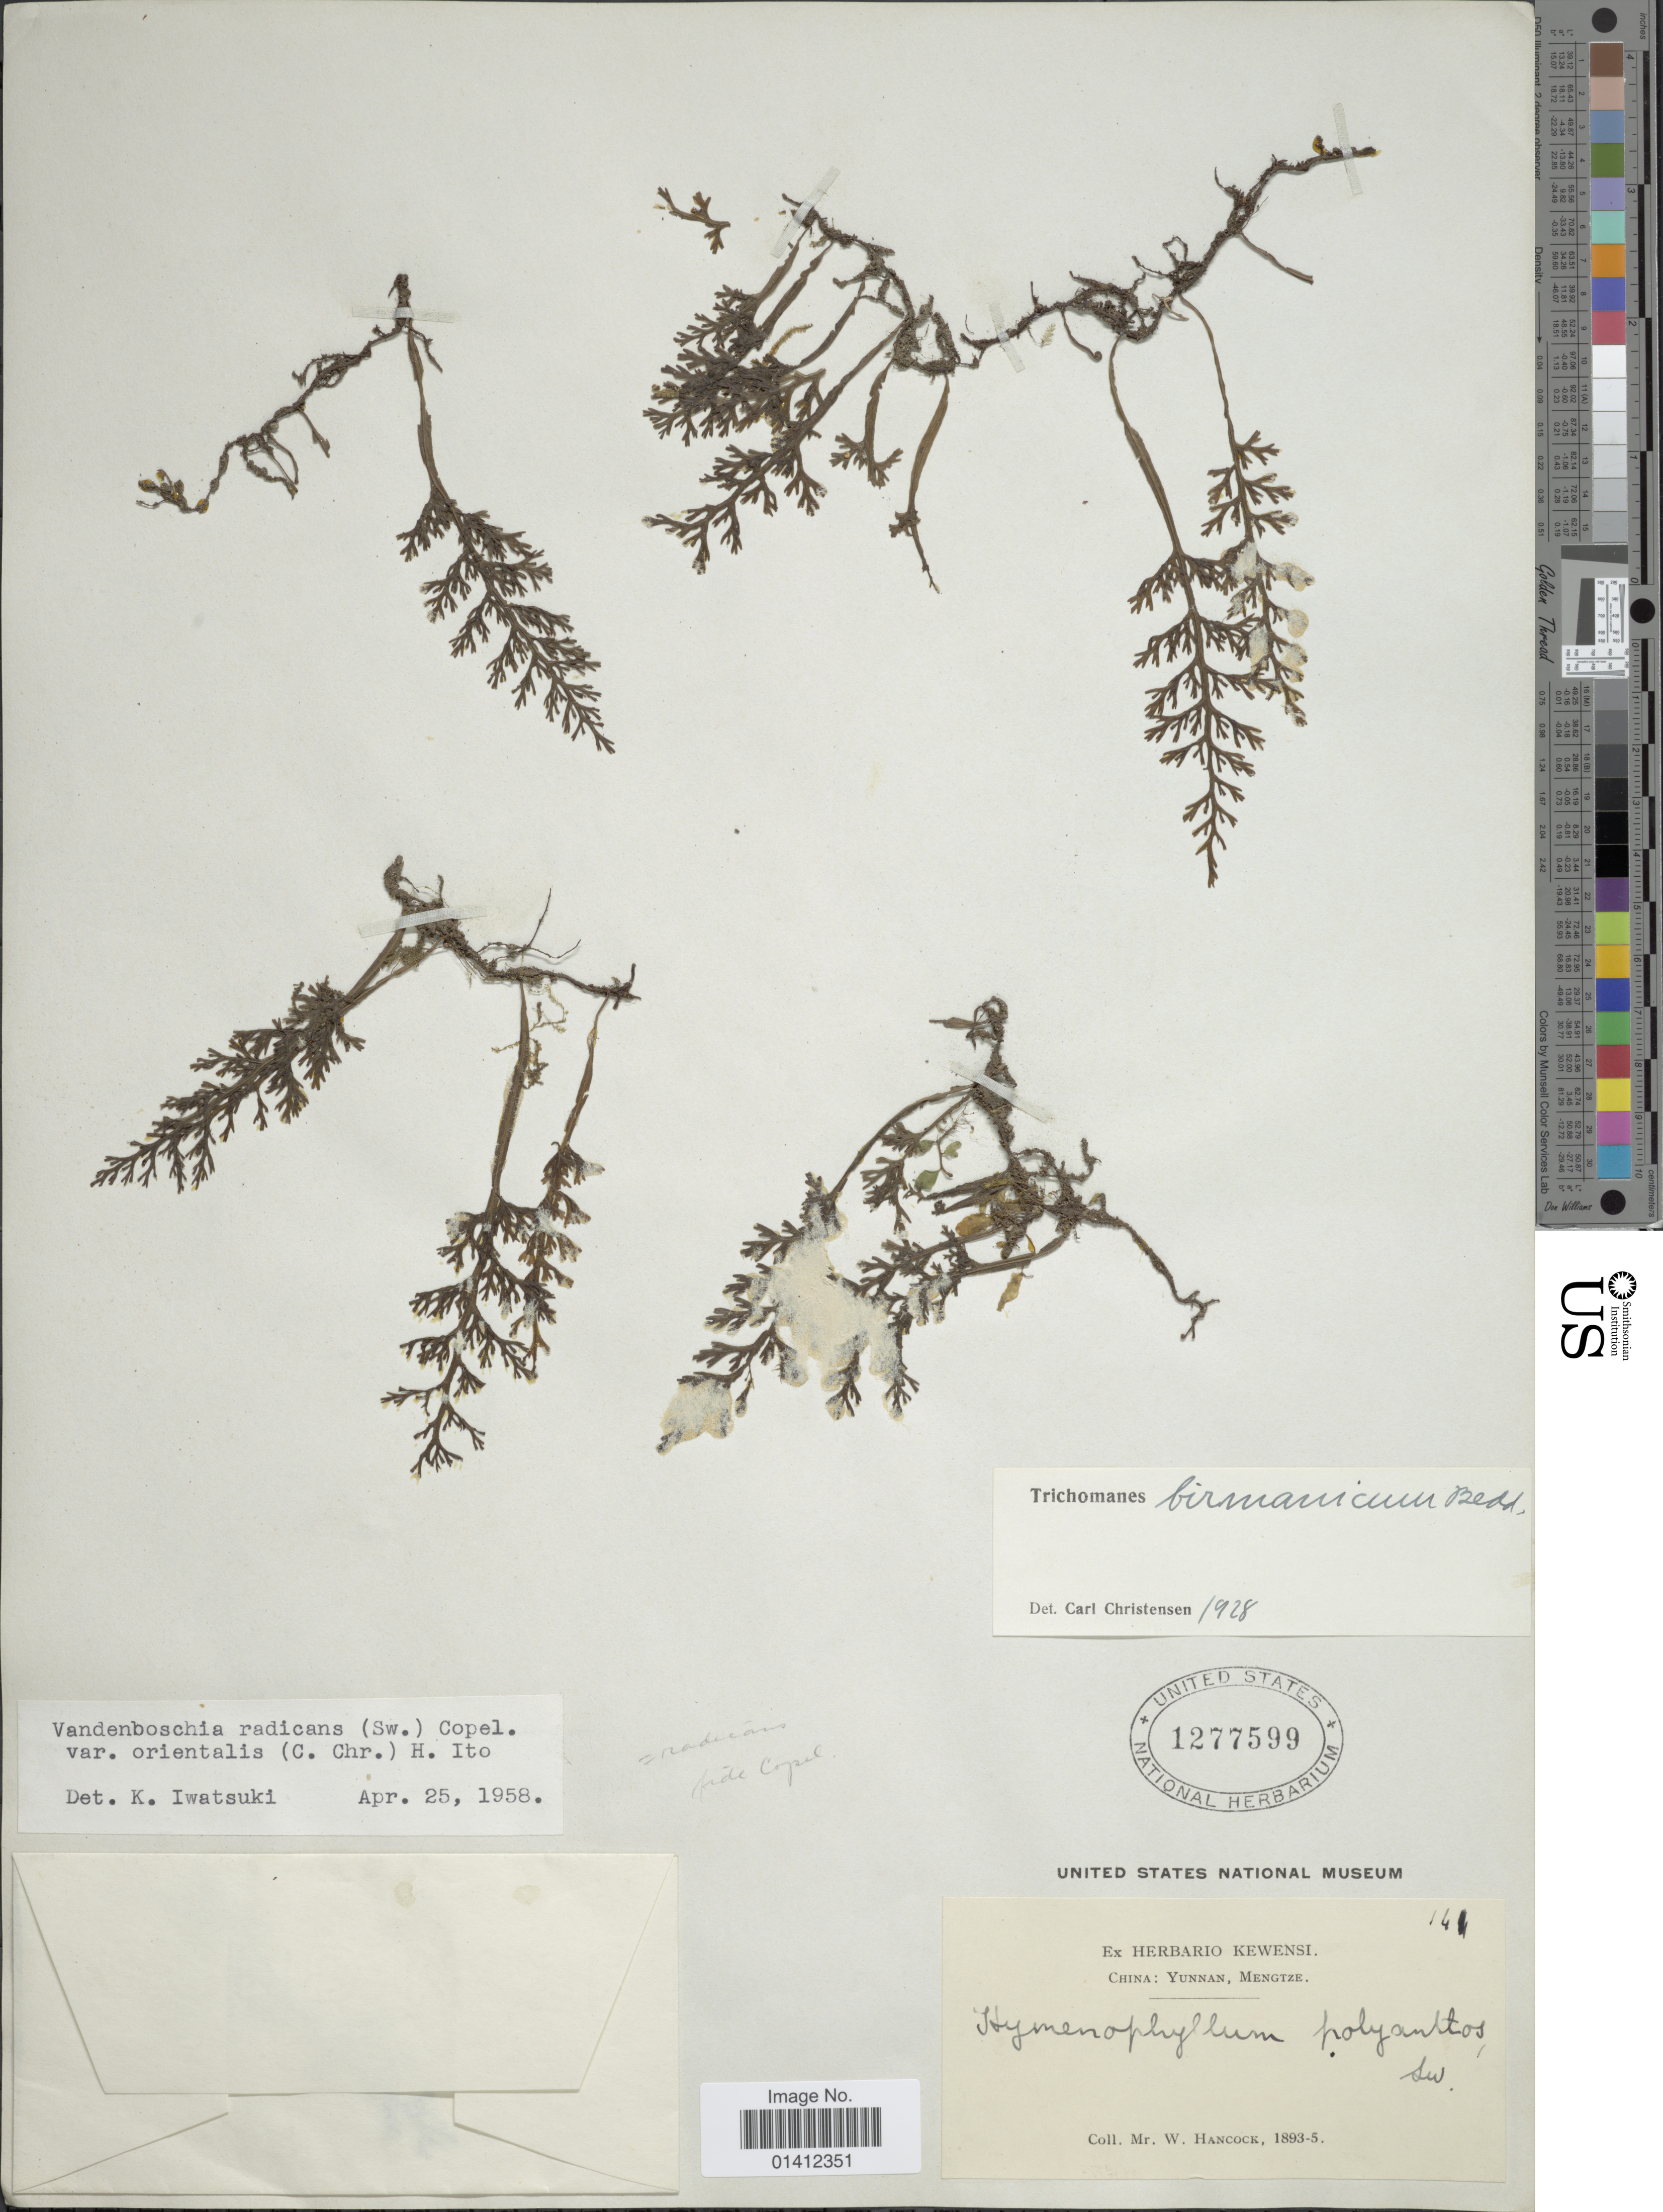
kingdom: Plantae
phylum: Tracheophyta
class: Polypodiopsida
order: Hymenophyllales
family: Hymenophyllaceae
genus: Vandenboschia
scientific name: Vandenboschia radicans var. orientalis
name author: (C. Chr.) H. Itô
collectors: W. Hancock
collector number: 141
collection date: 1893/1895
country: China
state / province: Yunnan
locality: Mengtze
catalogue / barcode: US 1277599